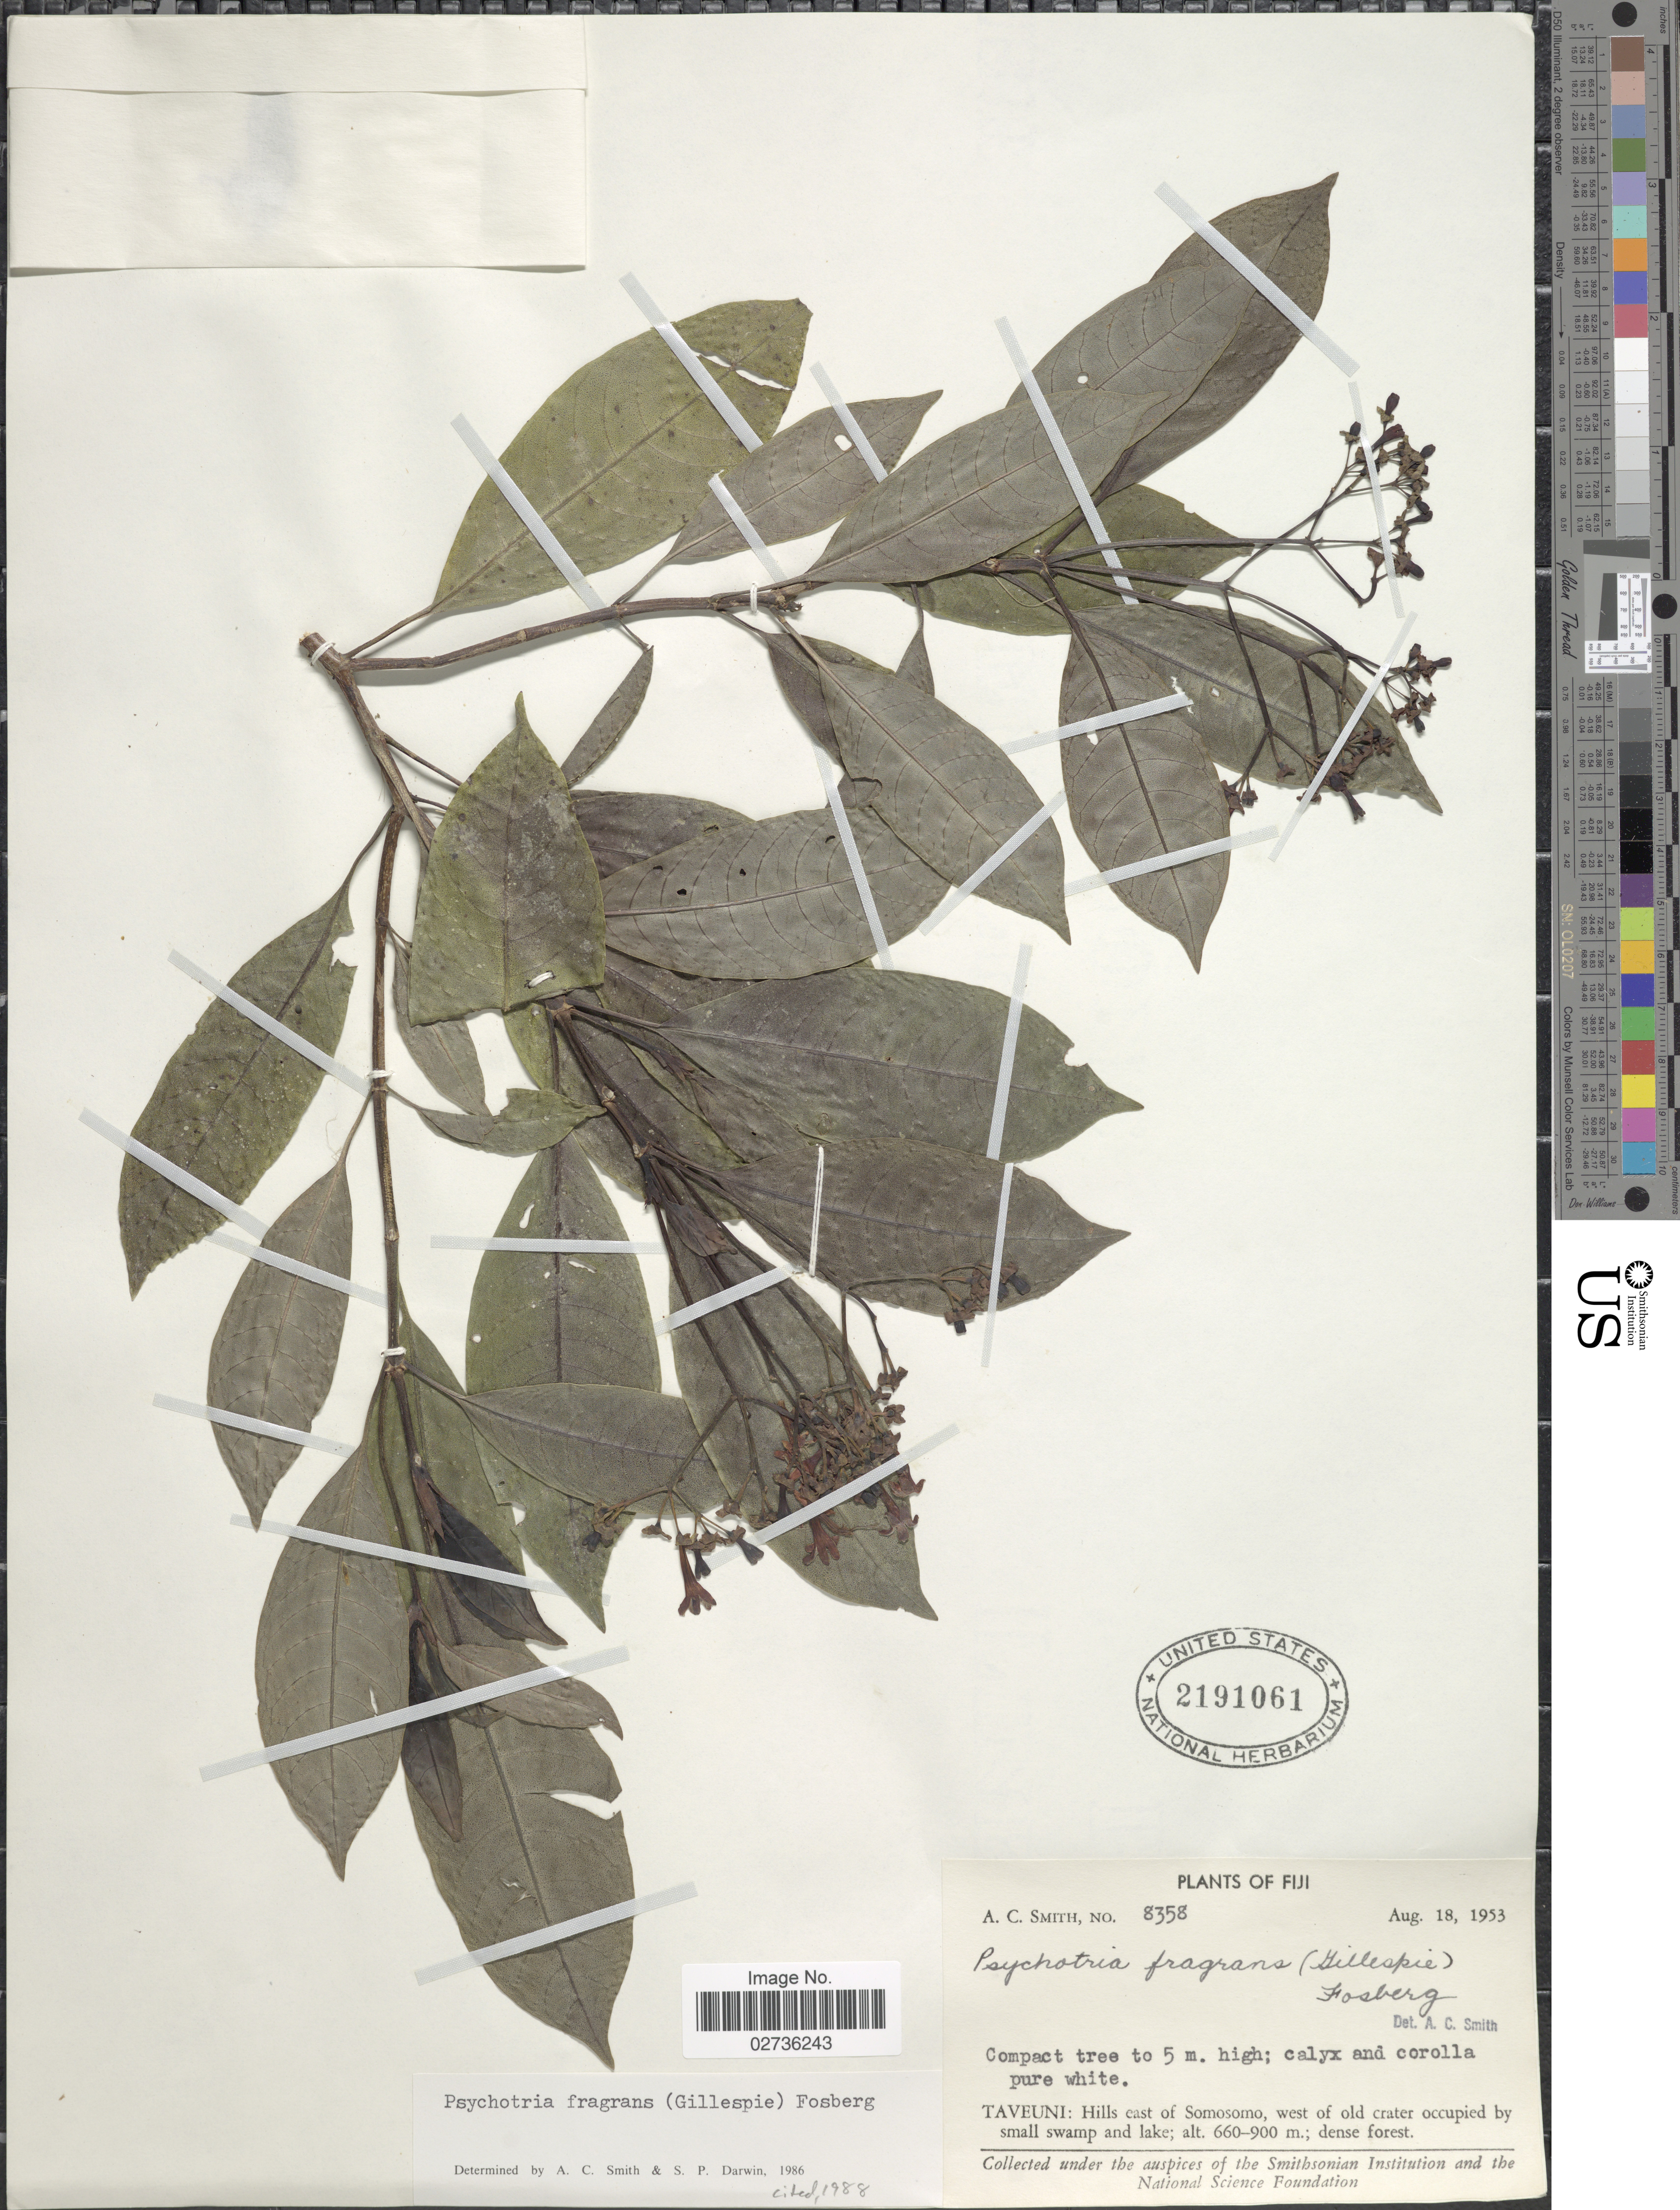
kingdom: Plantae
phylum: Tracheophyta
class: Magnoliopsida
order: Gentianales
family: Rubiaceae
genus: Psychotria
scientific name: Psychotria fragrans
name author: (Gillespie) Fosberg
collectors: A. C. Smith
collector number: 8358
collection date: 1953-08-18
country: Fiji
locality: Taveuni: Hills east of Somosomo, west of old crater occupied by small swamp and lake.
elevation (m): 660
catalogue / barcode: US 2191061